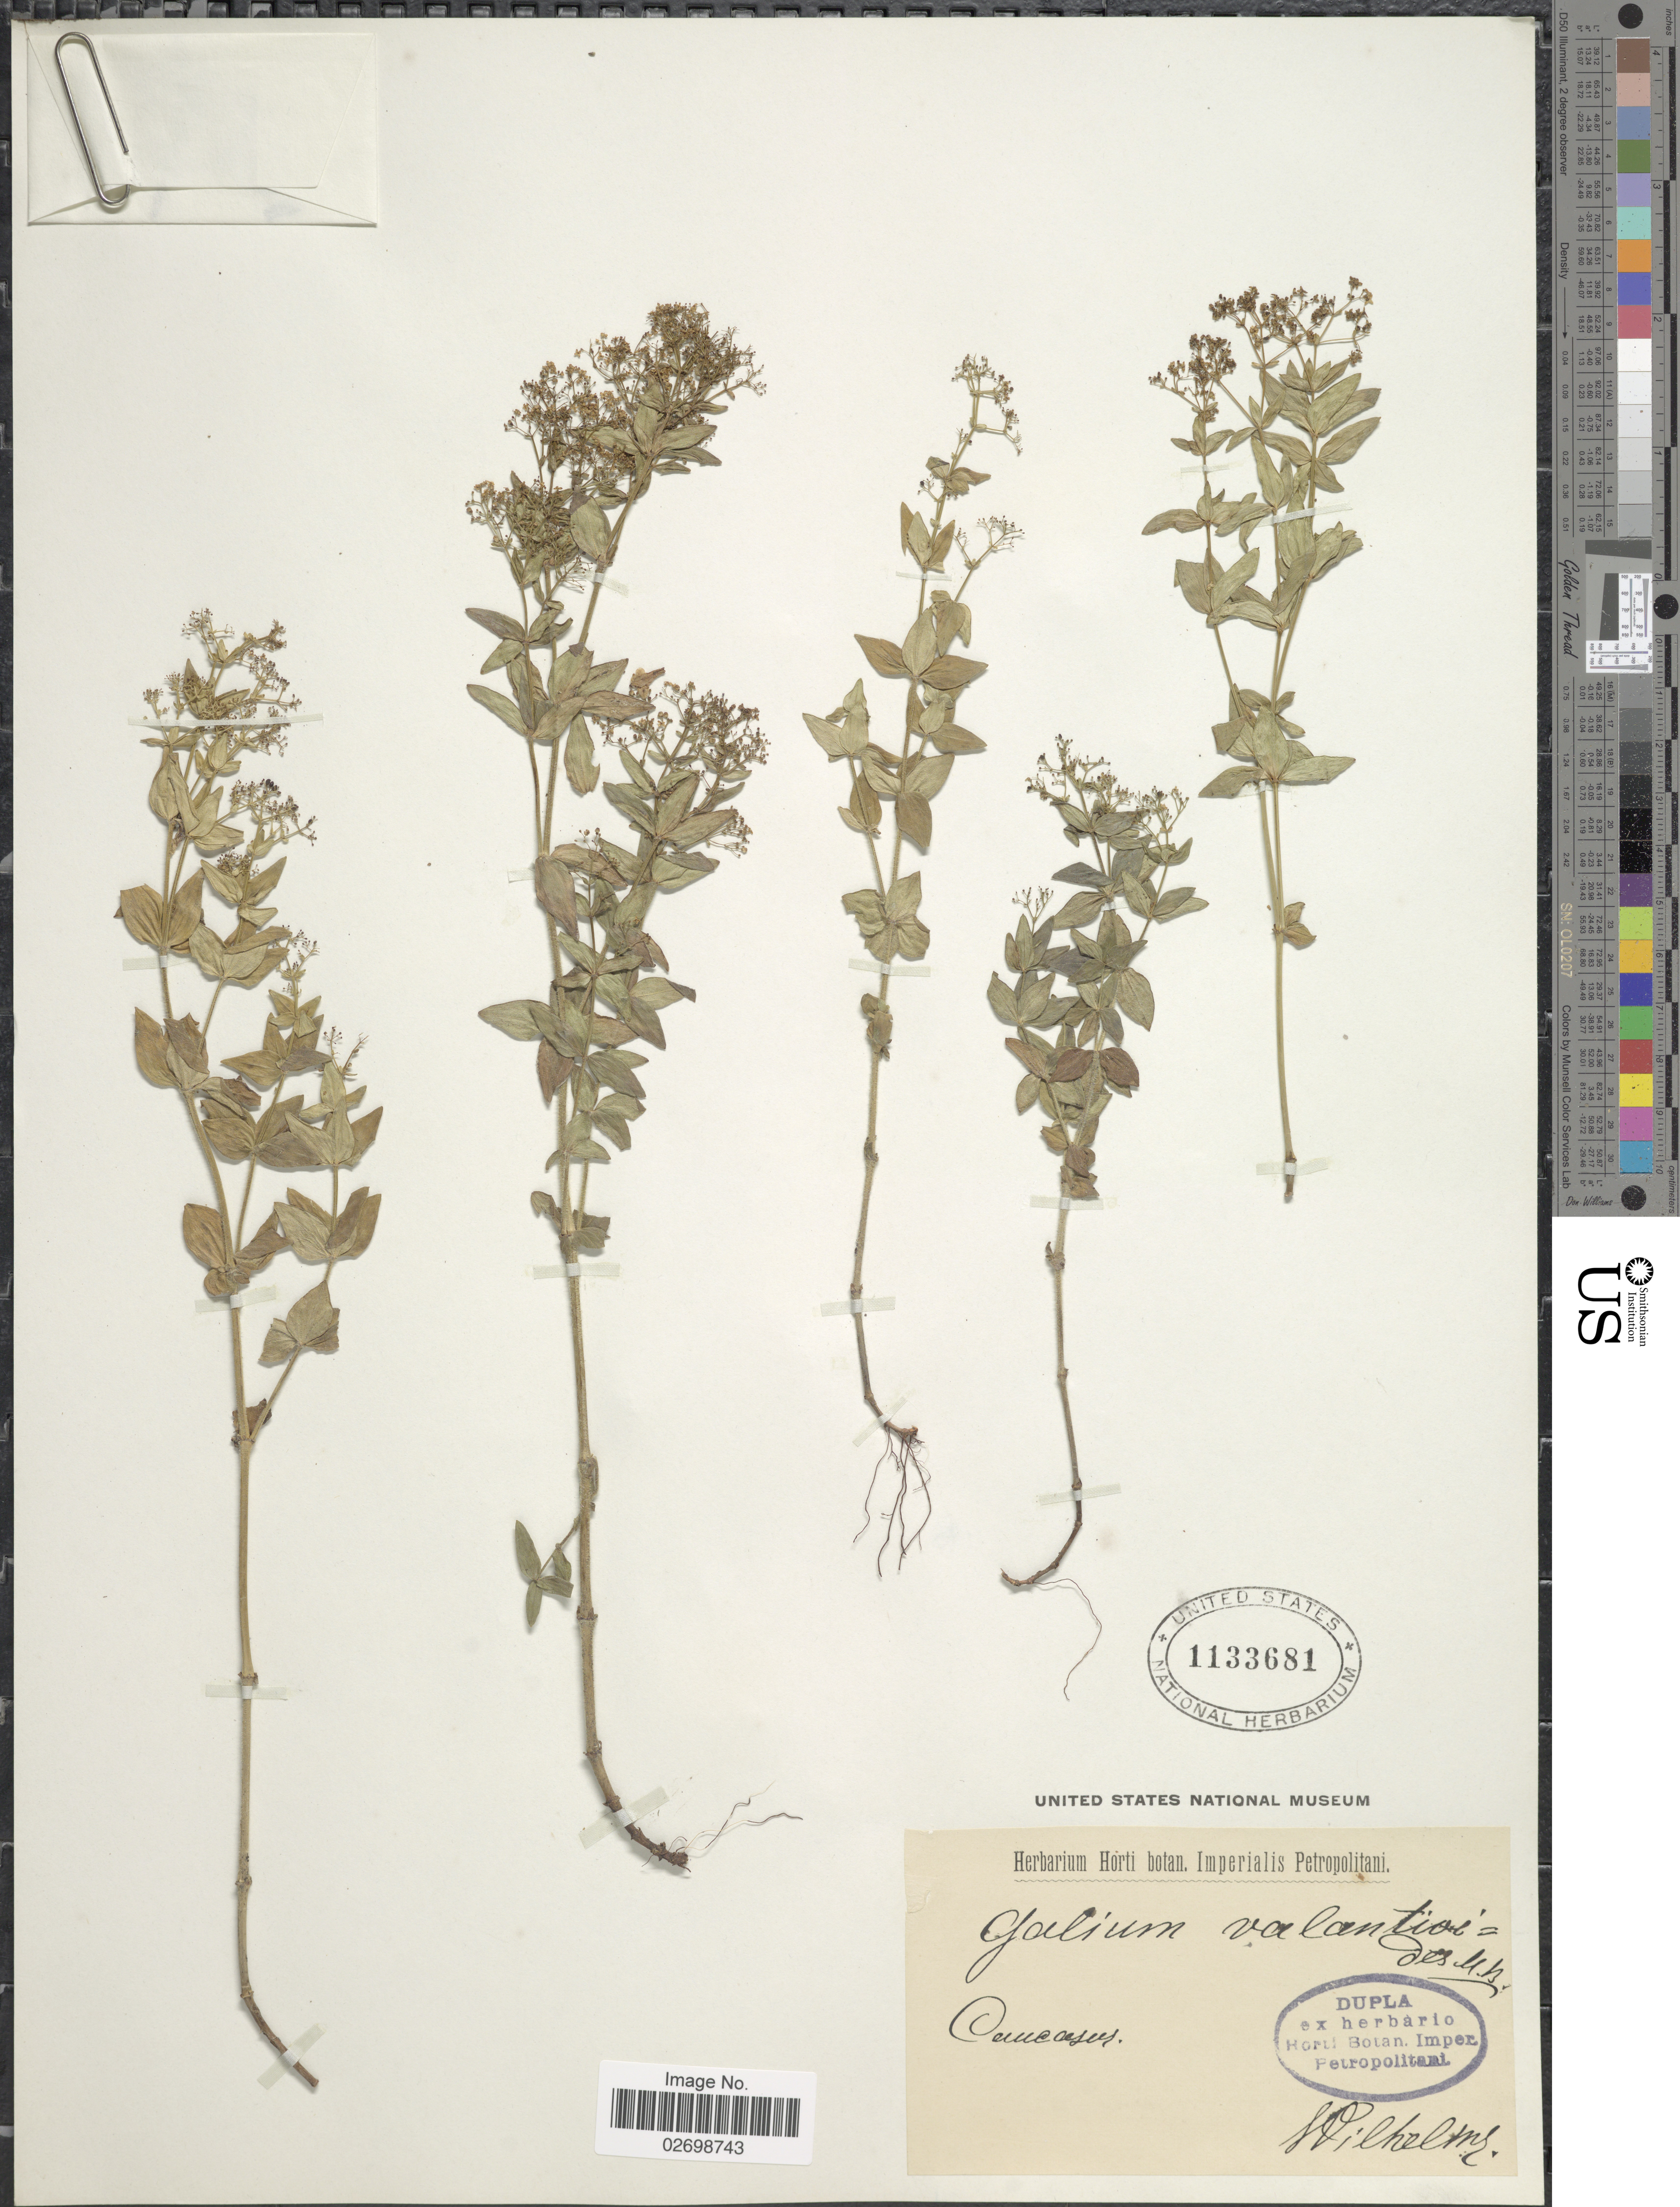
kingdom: Plantae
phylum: Tracheophyta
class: Magnoliopsida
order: Gentianales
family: Rubiaceae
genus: Galium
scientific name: Galium valantioides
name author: M. Bieb.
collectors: C. Wilhelms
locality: Caucasus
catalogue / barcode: US 1133681